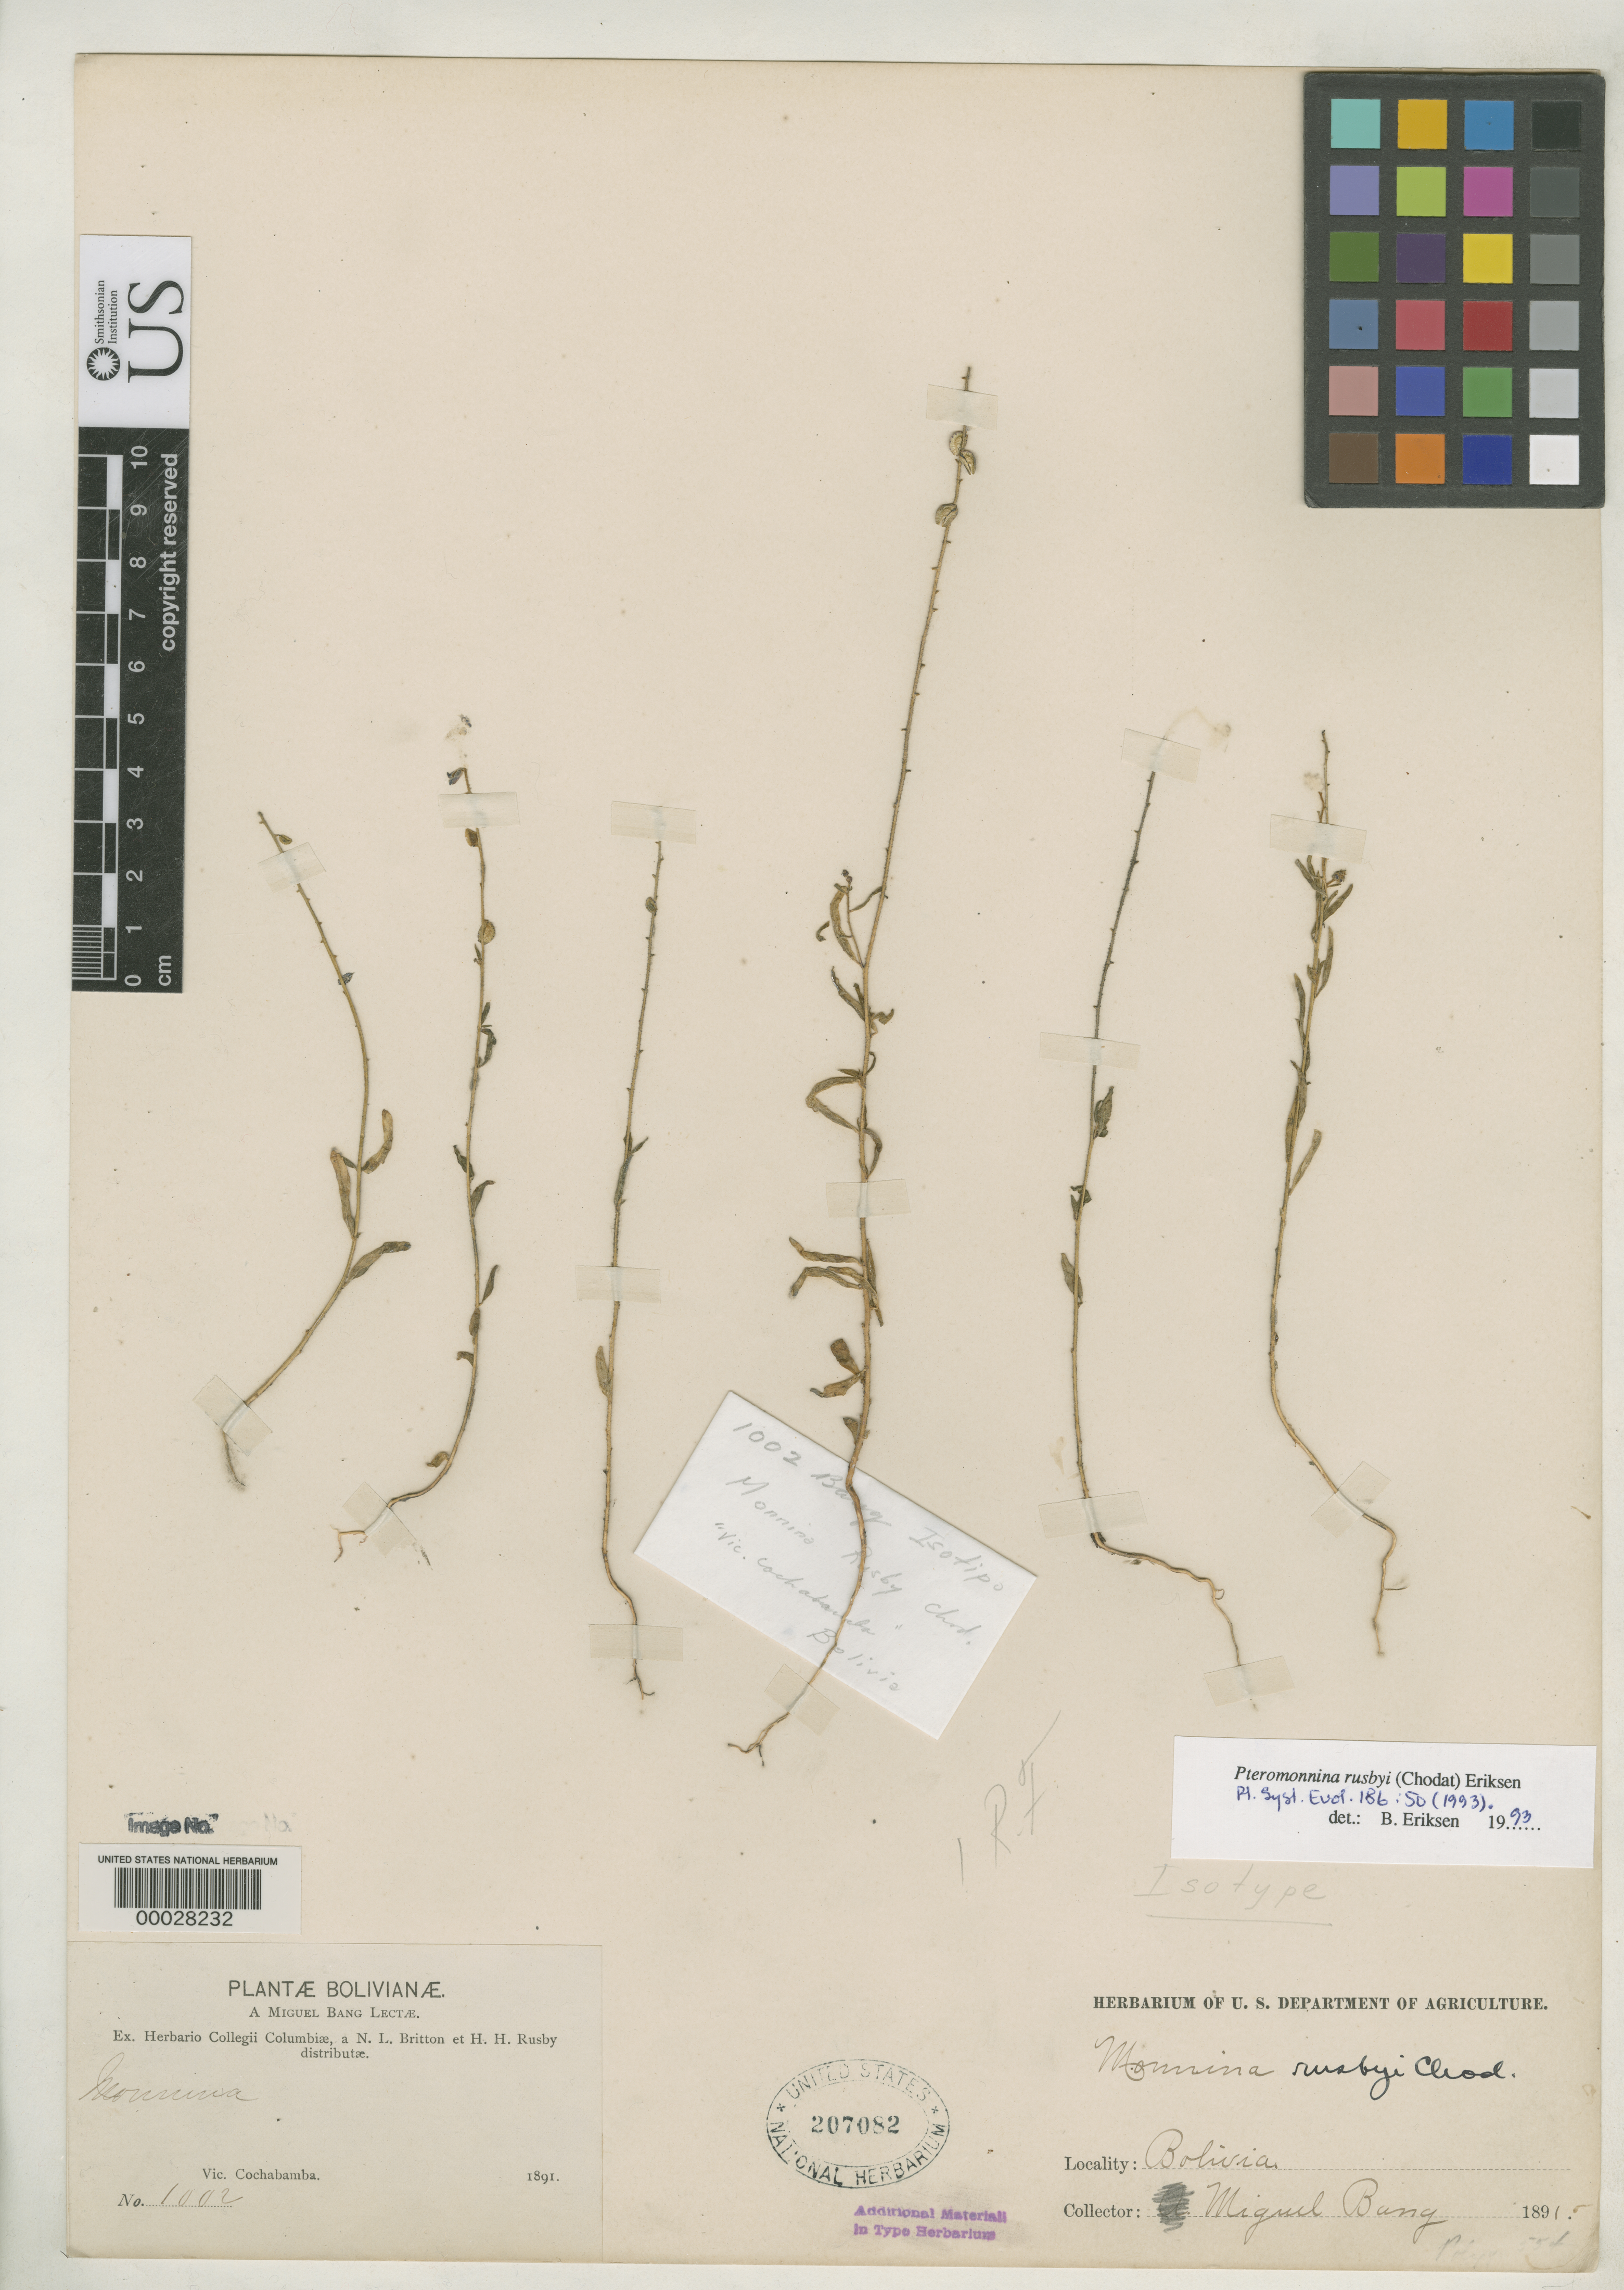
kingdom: Plantae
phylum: Tracheophyta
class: Magnoliopsida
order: Fabales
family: Polygalaceae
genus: Monnina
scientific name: Monnina rusbyi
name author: Chodat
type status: Isosyntype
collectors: M. Bang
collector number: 1002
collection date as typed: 1891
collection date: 1891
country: Bolivia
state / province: Cochabamba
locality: Vic. Cochabamba.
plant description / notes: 1894 description appears to validate name. Re-published (in Rusby) in Mem. Torrey Bot. Club 6: 6 (1896). Bang 1002 is the sole collection cited by Chodat in Rusby (1896) and presumably one of the two syntypes implied in the 1894 description by Chodat.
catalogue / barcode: US 207082